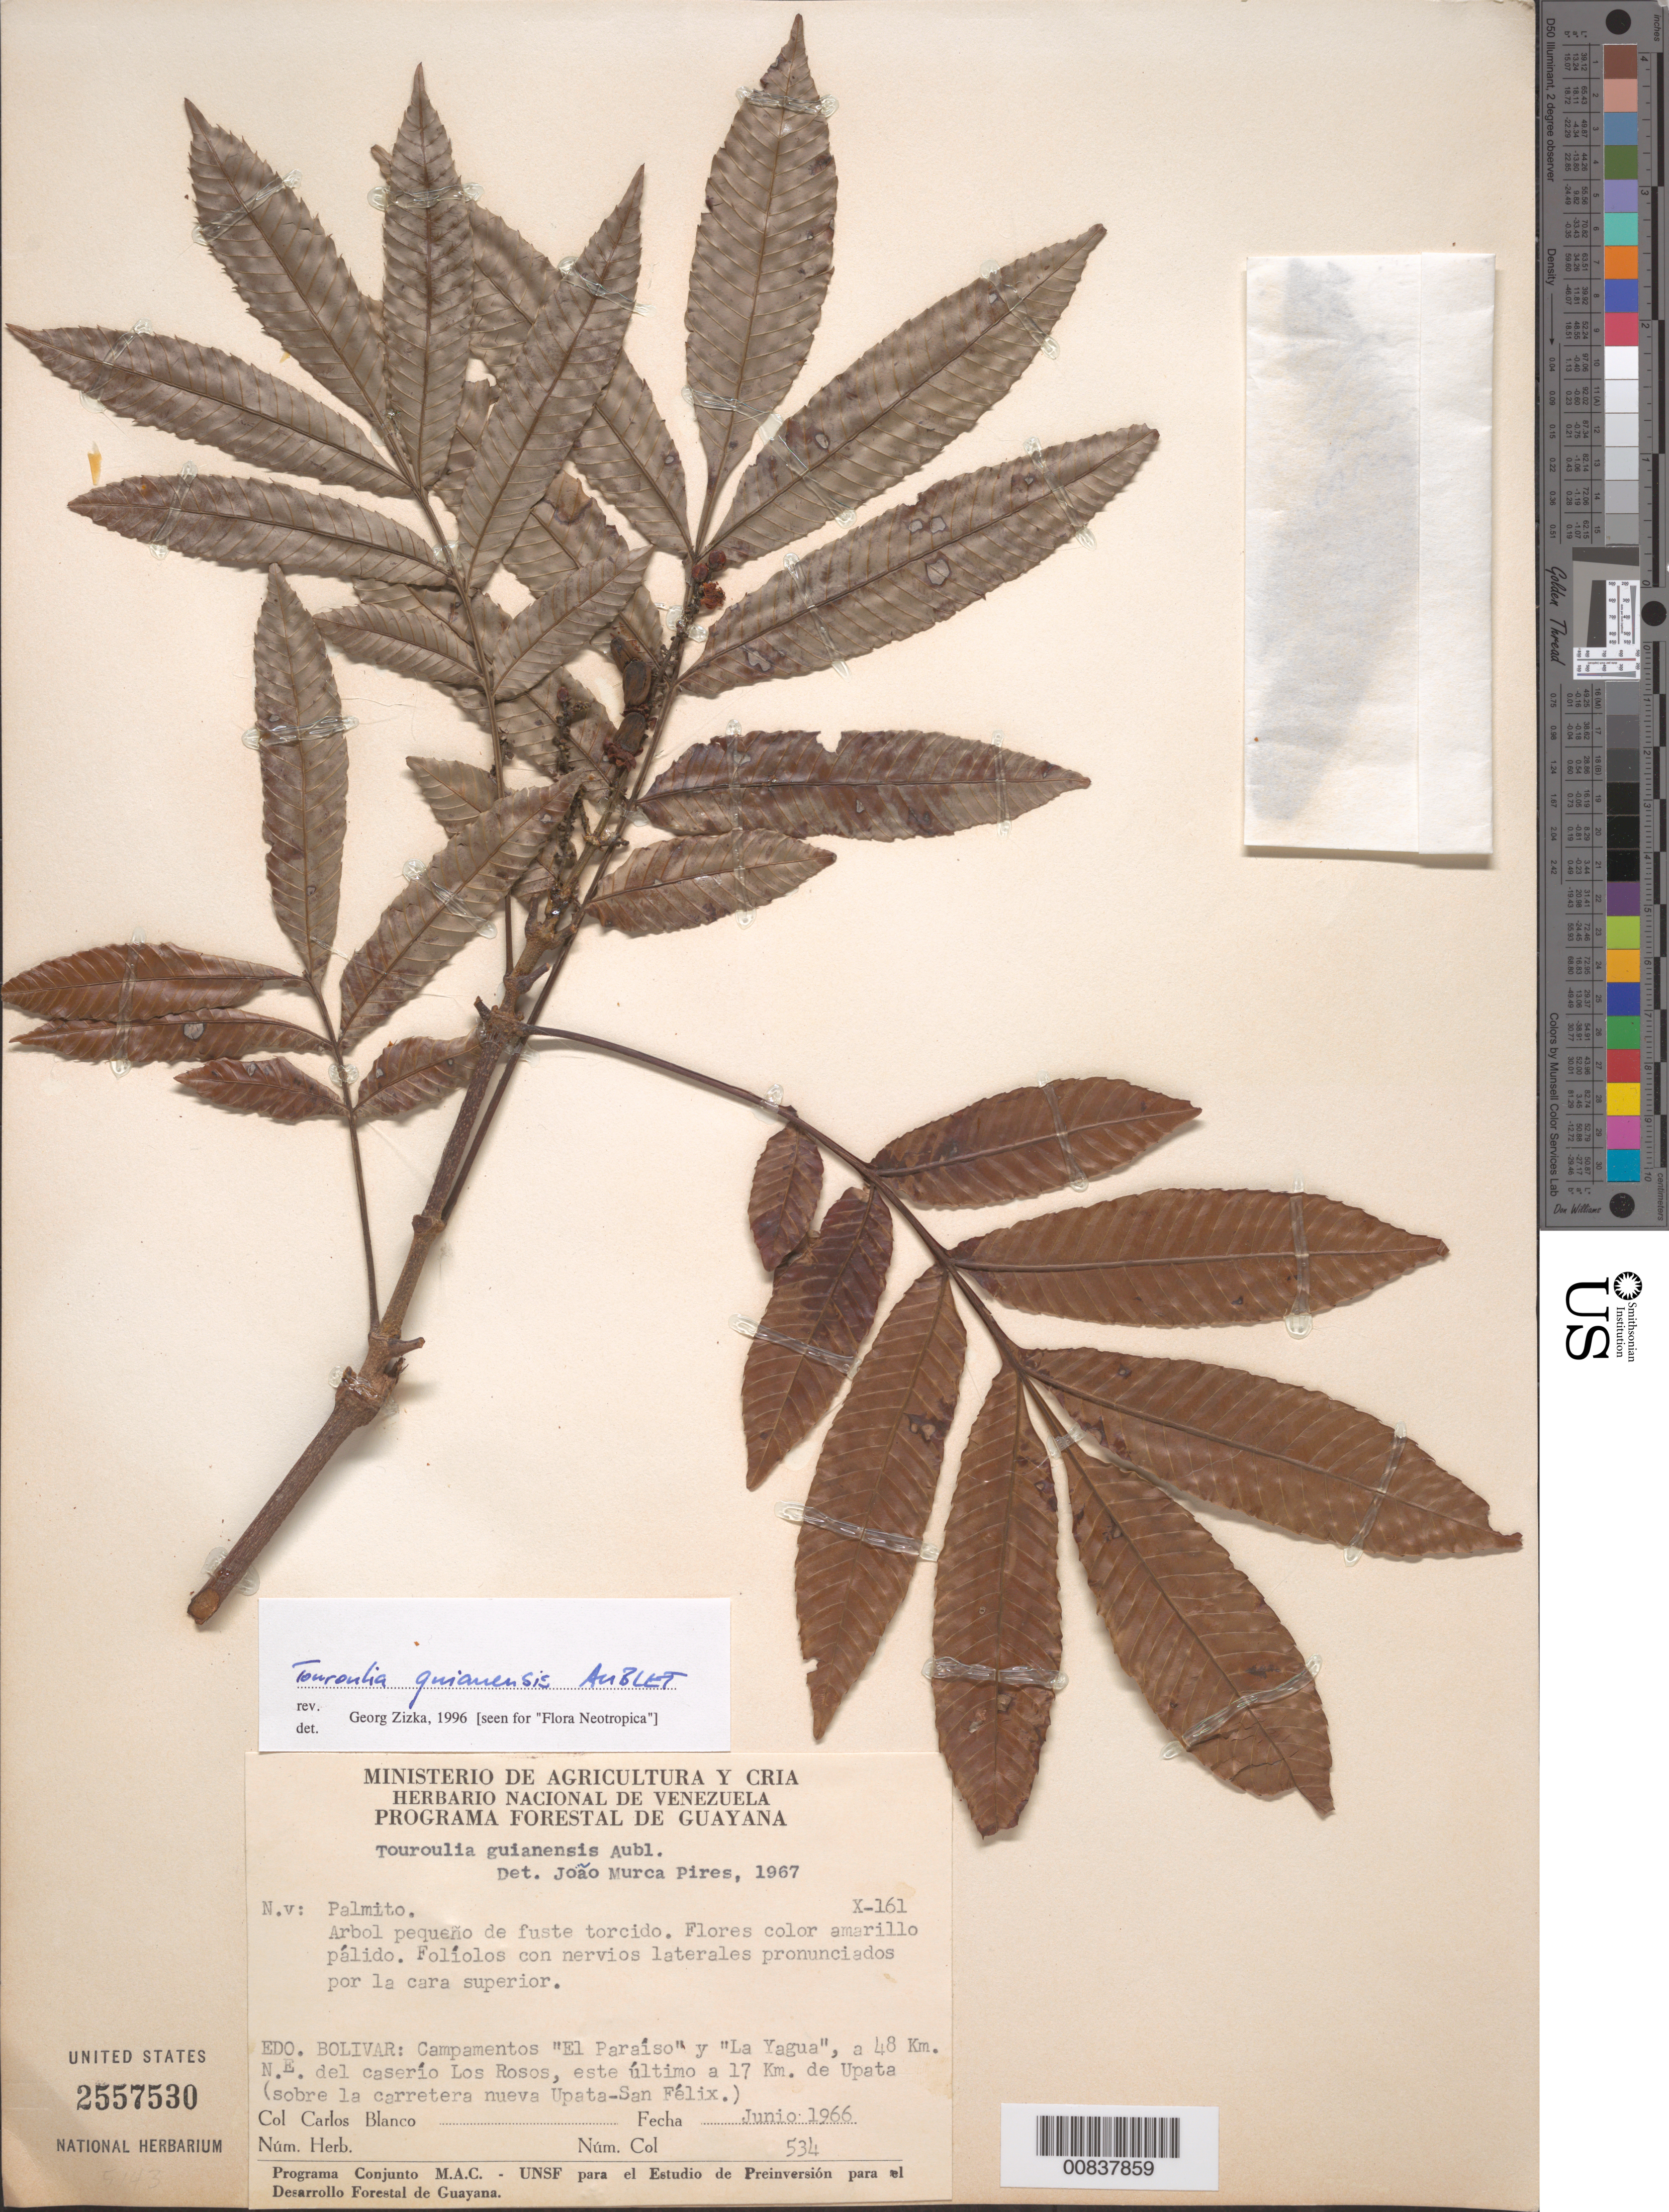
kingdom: Plantae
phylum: Tracheophyta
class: Magnoliopsida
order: Malpighiales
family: Quiinaceae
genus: Touroulia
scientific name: Touroulia guianensis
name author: Aubl.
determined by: Zizka, G.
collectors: C. A. Blanco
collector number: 161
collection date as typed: Jun-66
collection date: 1966-06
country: Venezuela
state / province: Bolívar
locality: Campamentos "El Paraiso" y "La Yagua", 24-48 km NE del caserío Los Rosos, este ultimo aprox 17 m de Upata (sobre la carretera nueva Upata-San Felix)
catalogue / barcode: US 2557530